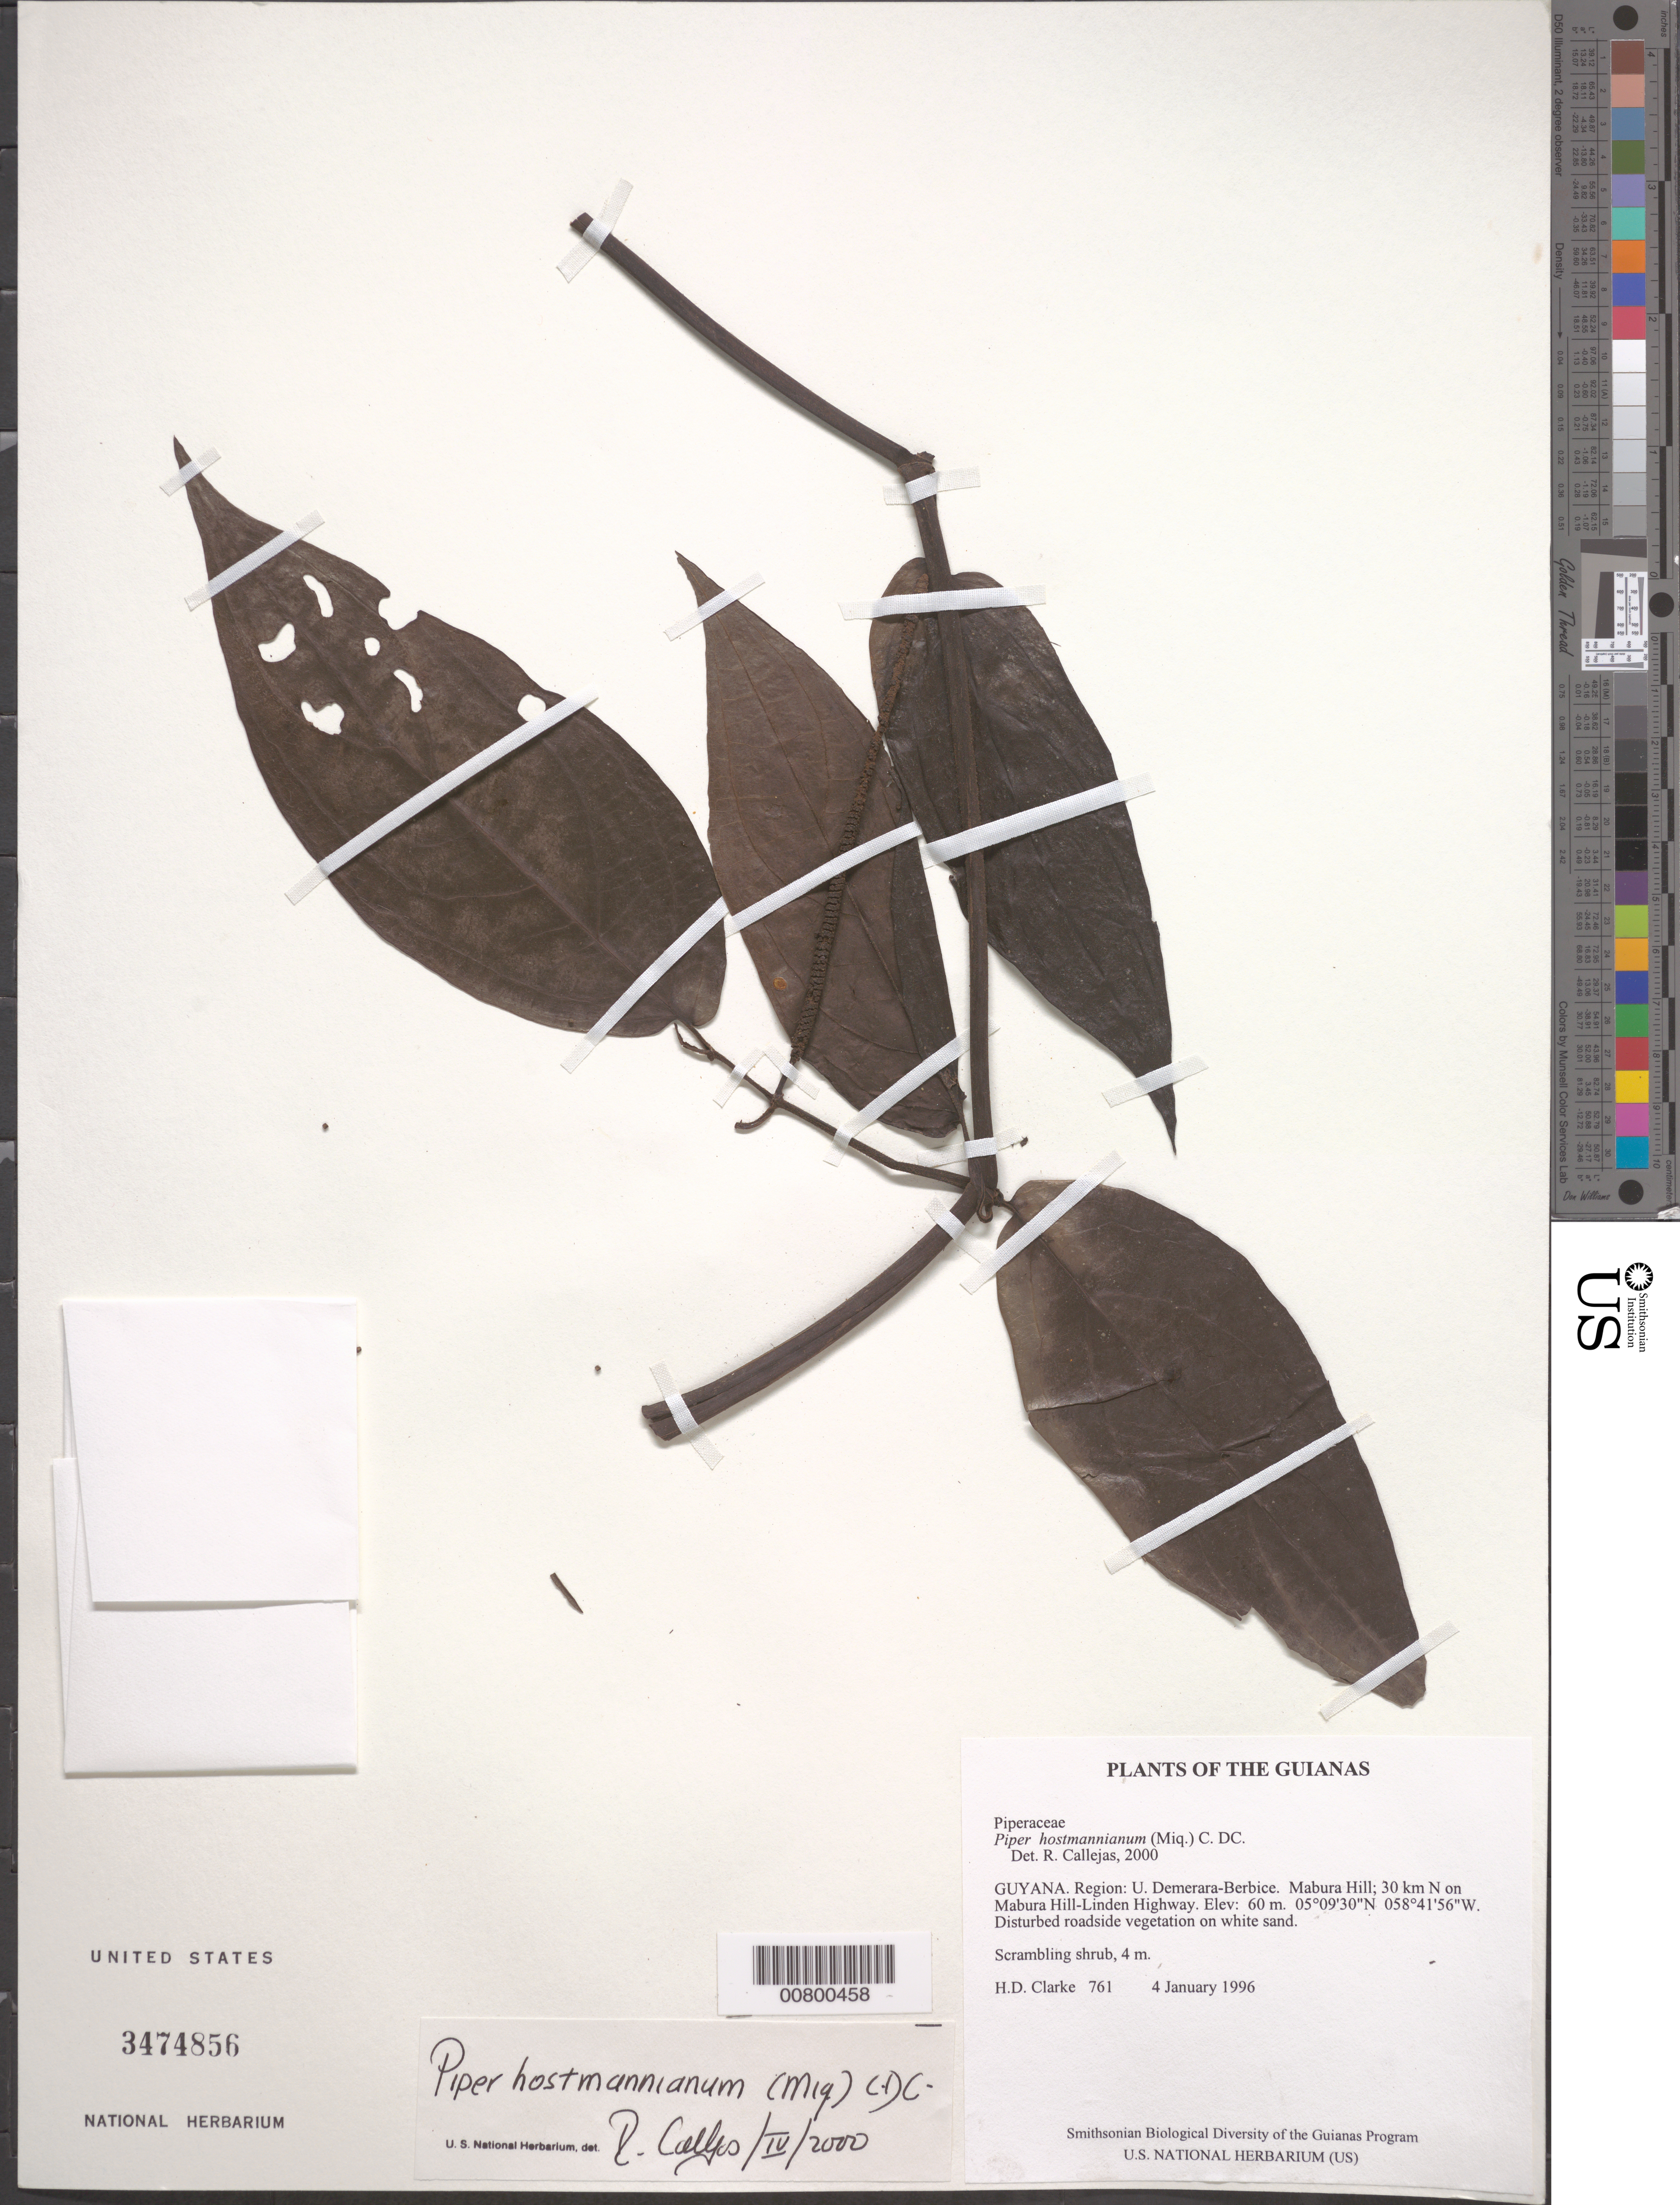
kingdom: Plantae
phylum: Tracheophyta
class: Magnoliopsida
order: Piperales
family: Piperaceae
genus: Piper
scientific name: Piper hostmannianum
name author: (Miq.) C. DC.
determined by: Callejas, Ricardo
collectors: H. D. Clarke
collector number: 761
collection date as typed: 4 January 1996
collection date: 1996-01-04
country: Guyana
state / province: U. Demerara-Berbice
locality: Tropenbos Field Station; 3 km South of Mabura Hill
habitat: Disturbed roadside vegetation on white sand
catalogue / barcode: US 3474856